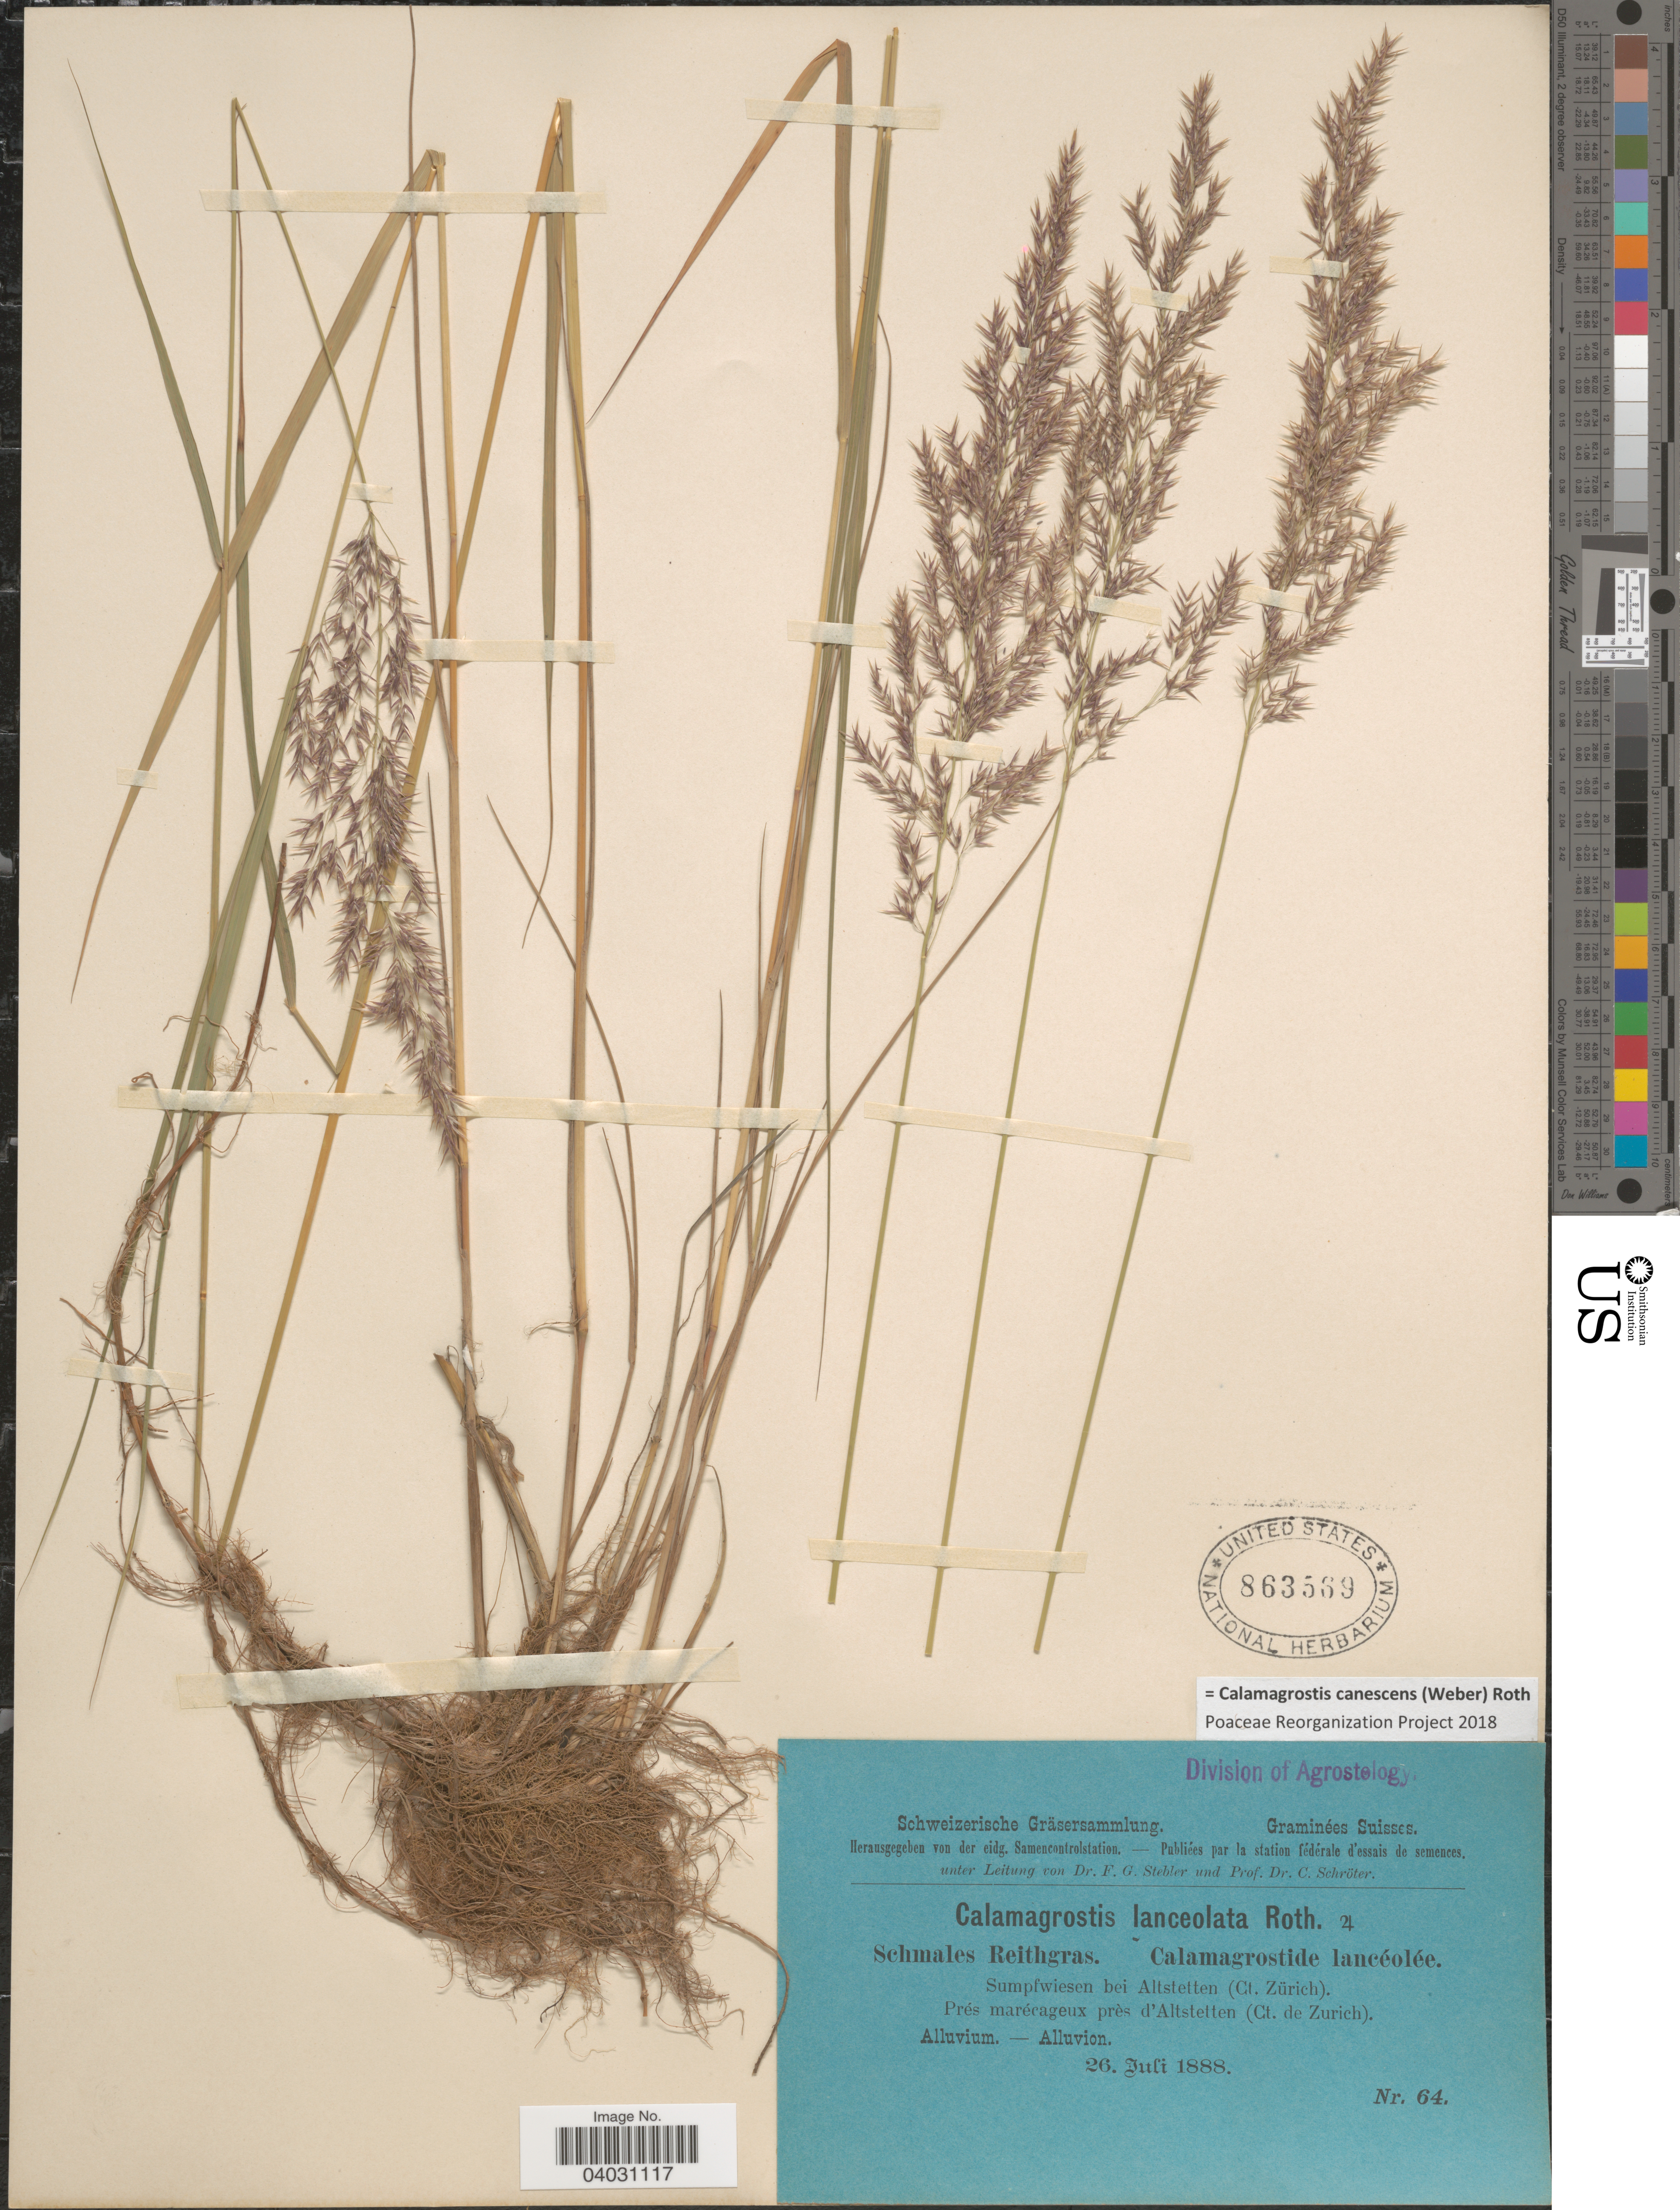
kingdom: Plantae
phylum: Tracheophyta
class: Liliopsida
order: Poales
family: Poaceae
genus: Calamagrostis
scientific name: Calamagrostis canescens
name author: (G.H. Weber) Roth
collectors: Stebler, F.G. & Schröter, C.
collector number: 64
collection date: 1888-07-26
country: Switzerland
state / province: Zurich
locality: Sumpfwiesen bei Altstetten (Ct. Zürich). Prés marécageux près d'Altstetten (Ct. de Zurich).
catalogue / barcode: US 863569